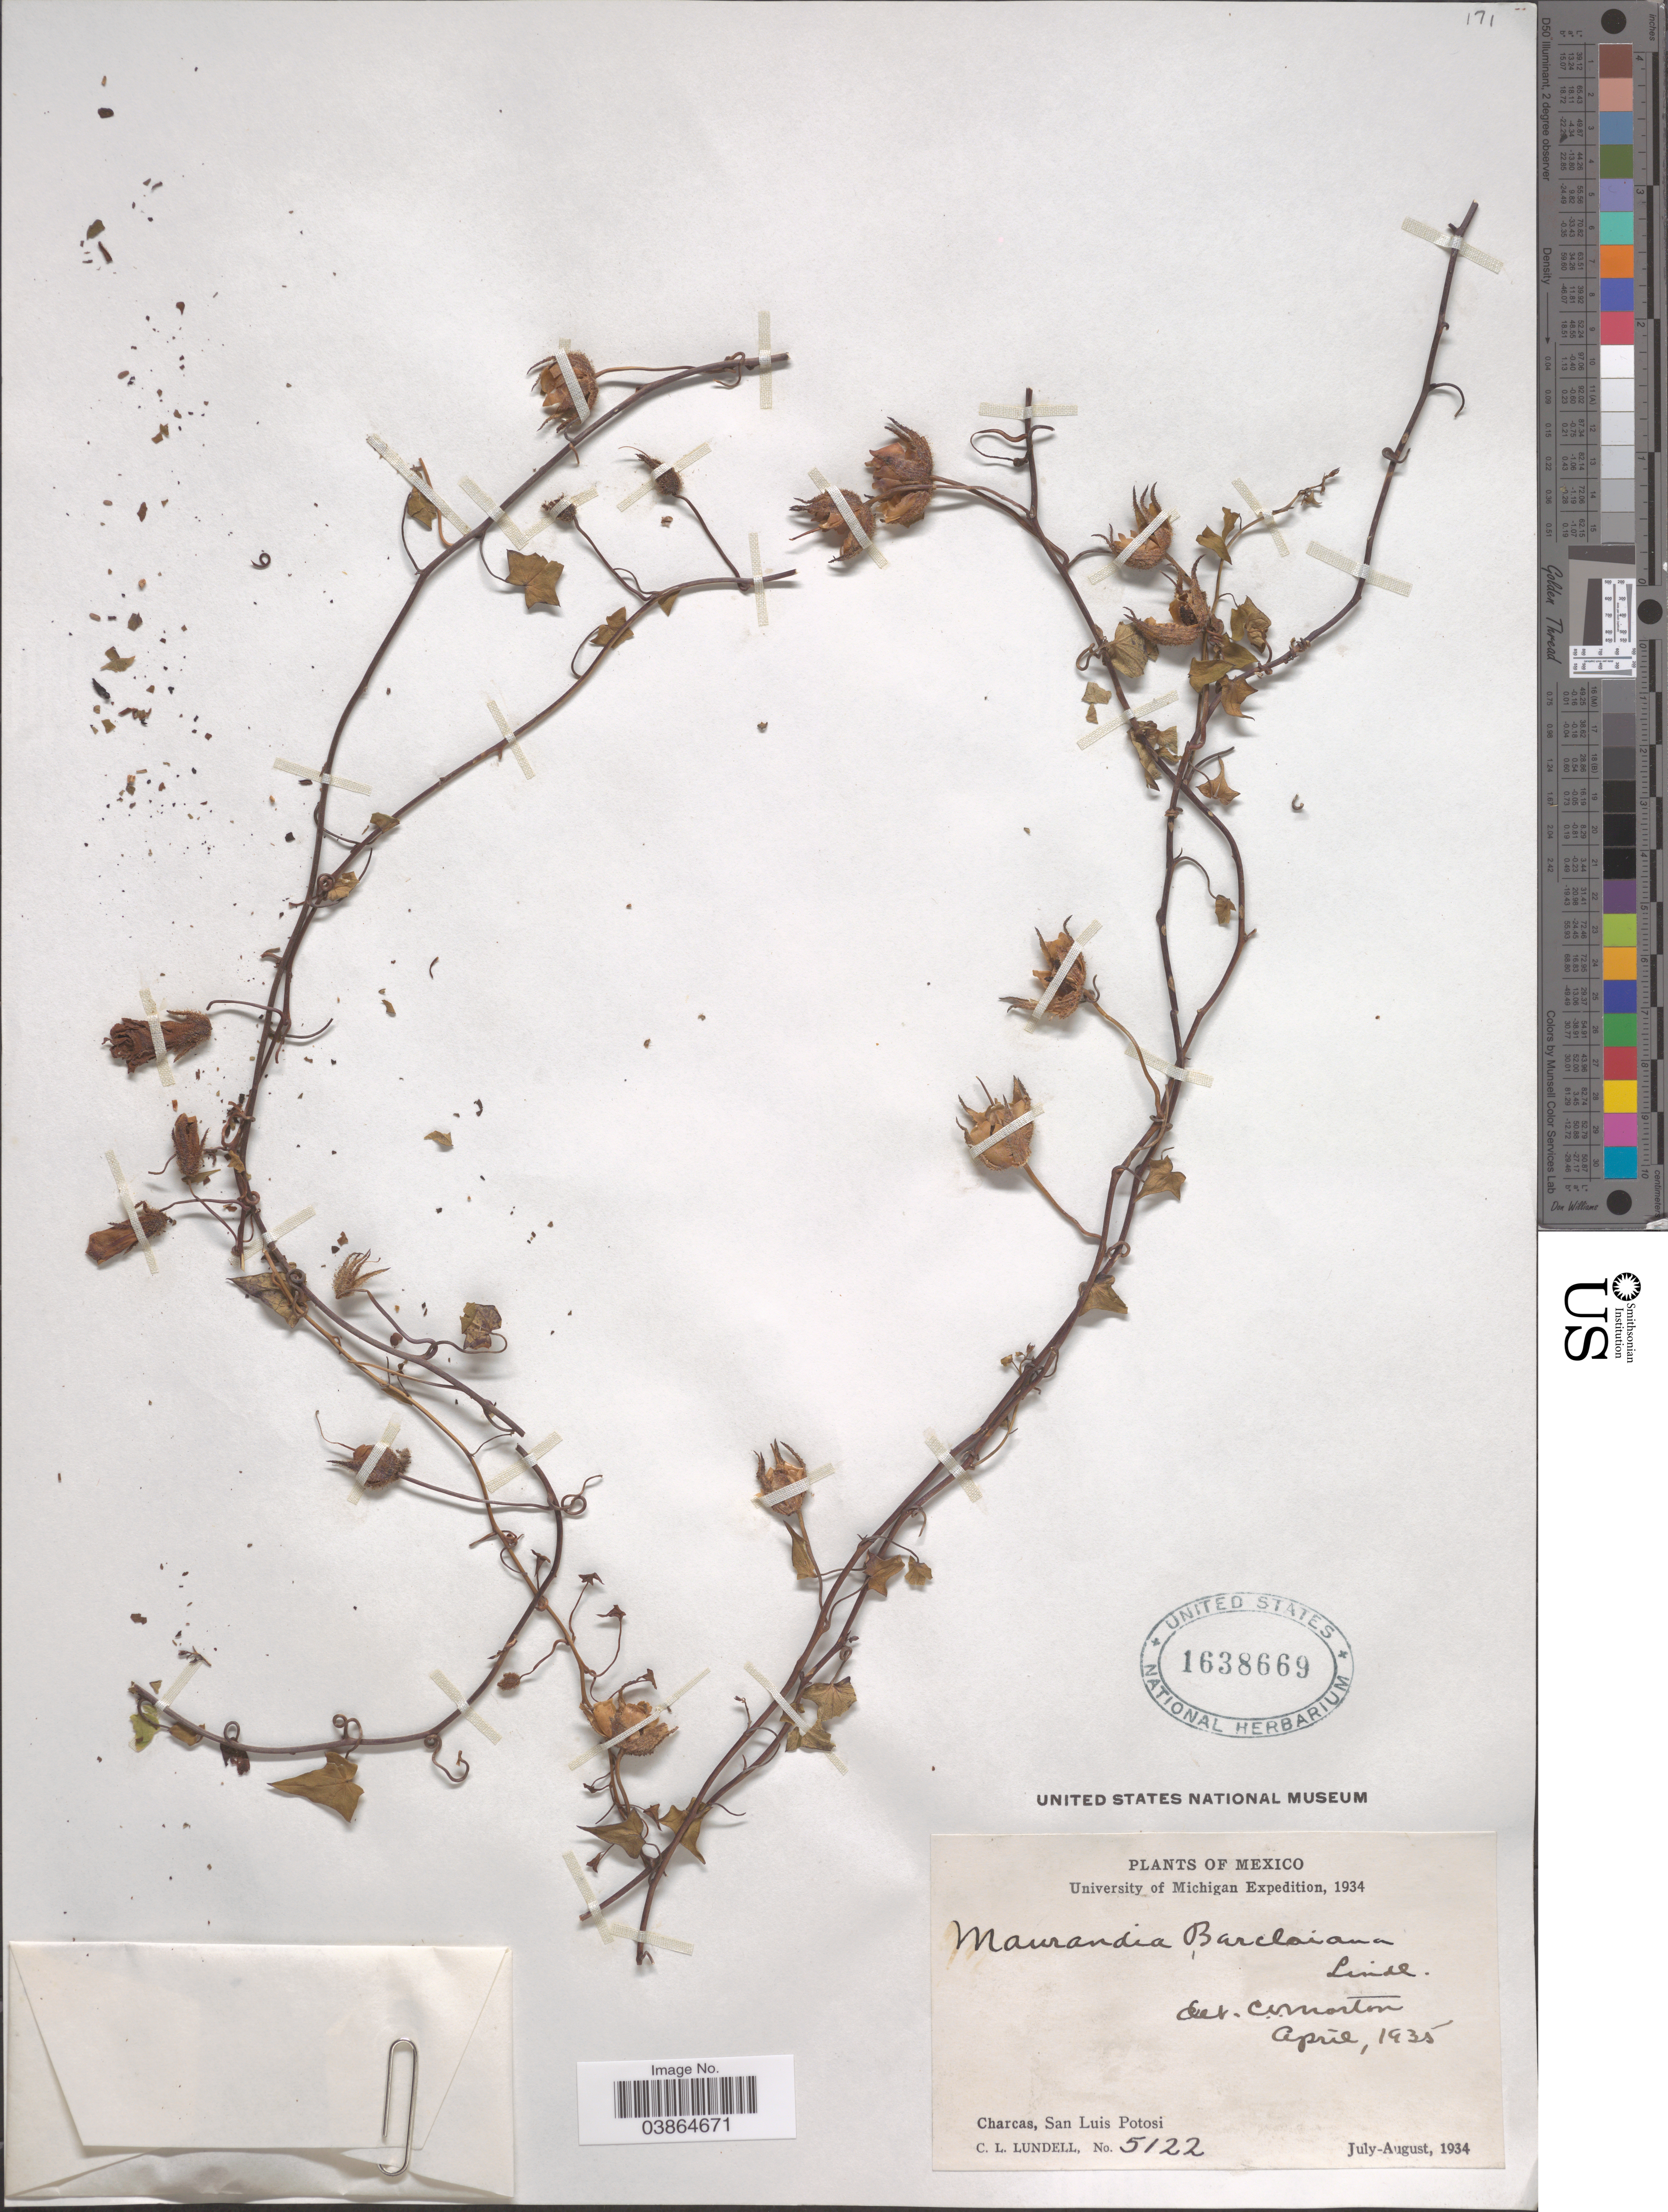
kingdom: Plantae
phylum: Tracheophyta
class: Magnoliopsida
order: Lamiales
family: Plantaginaceae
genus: Maurandya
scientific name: Maurandya barclayana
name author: Lindl.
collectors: C. L. Lundell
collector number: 5122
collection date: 1935-04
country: Mexico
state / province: San Luis Potosí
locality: Charcas.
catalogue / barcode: US 1638669